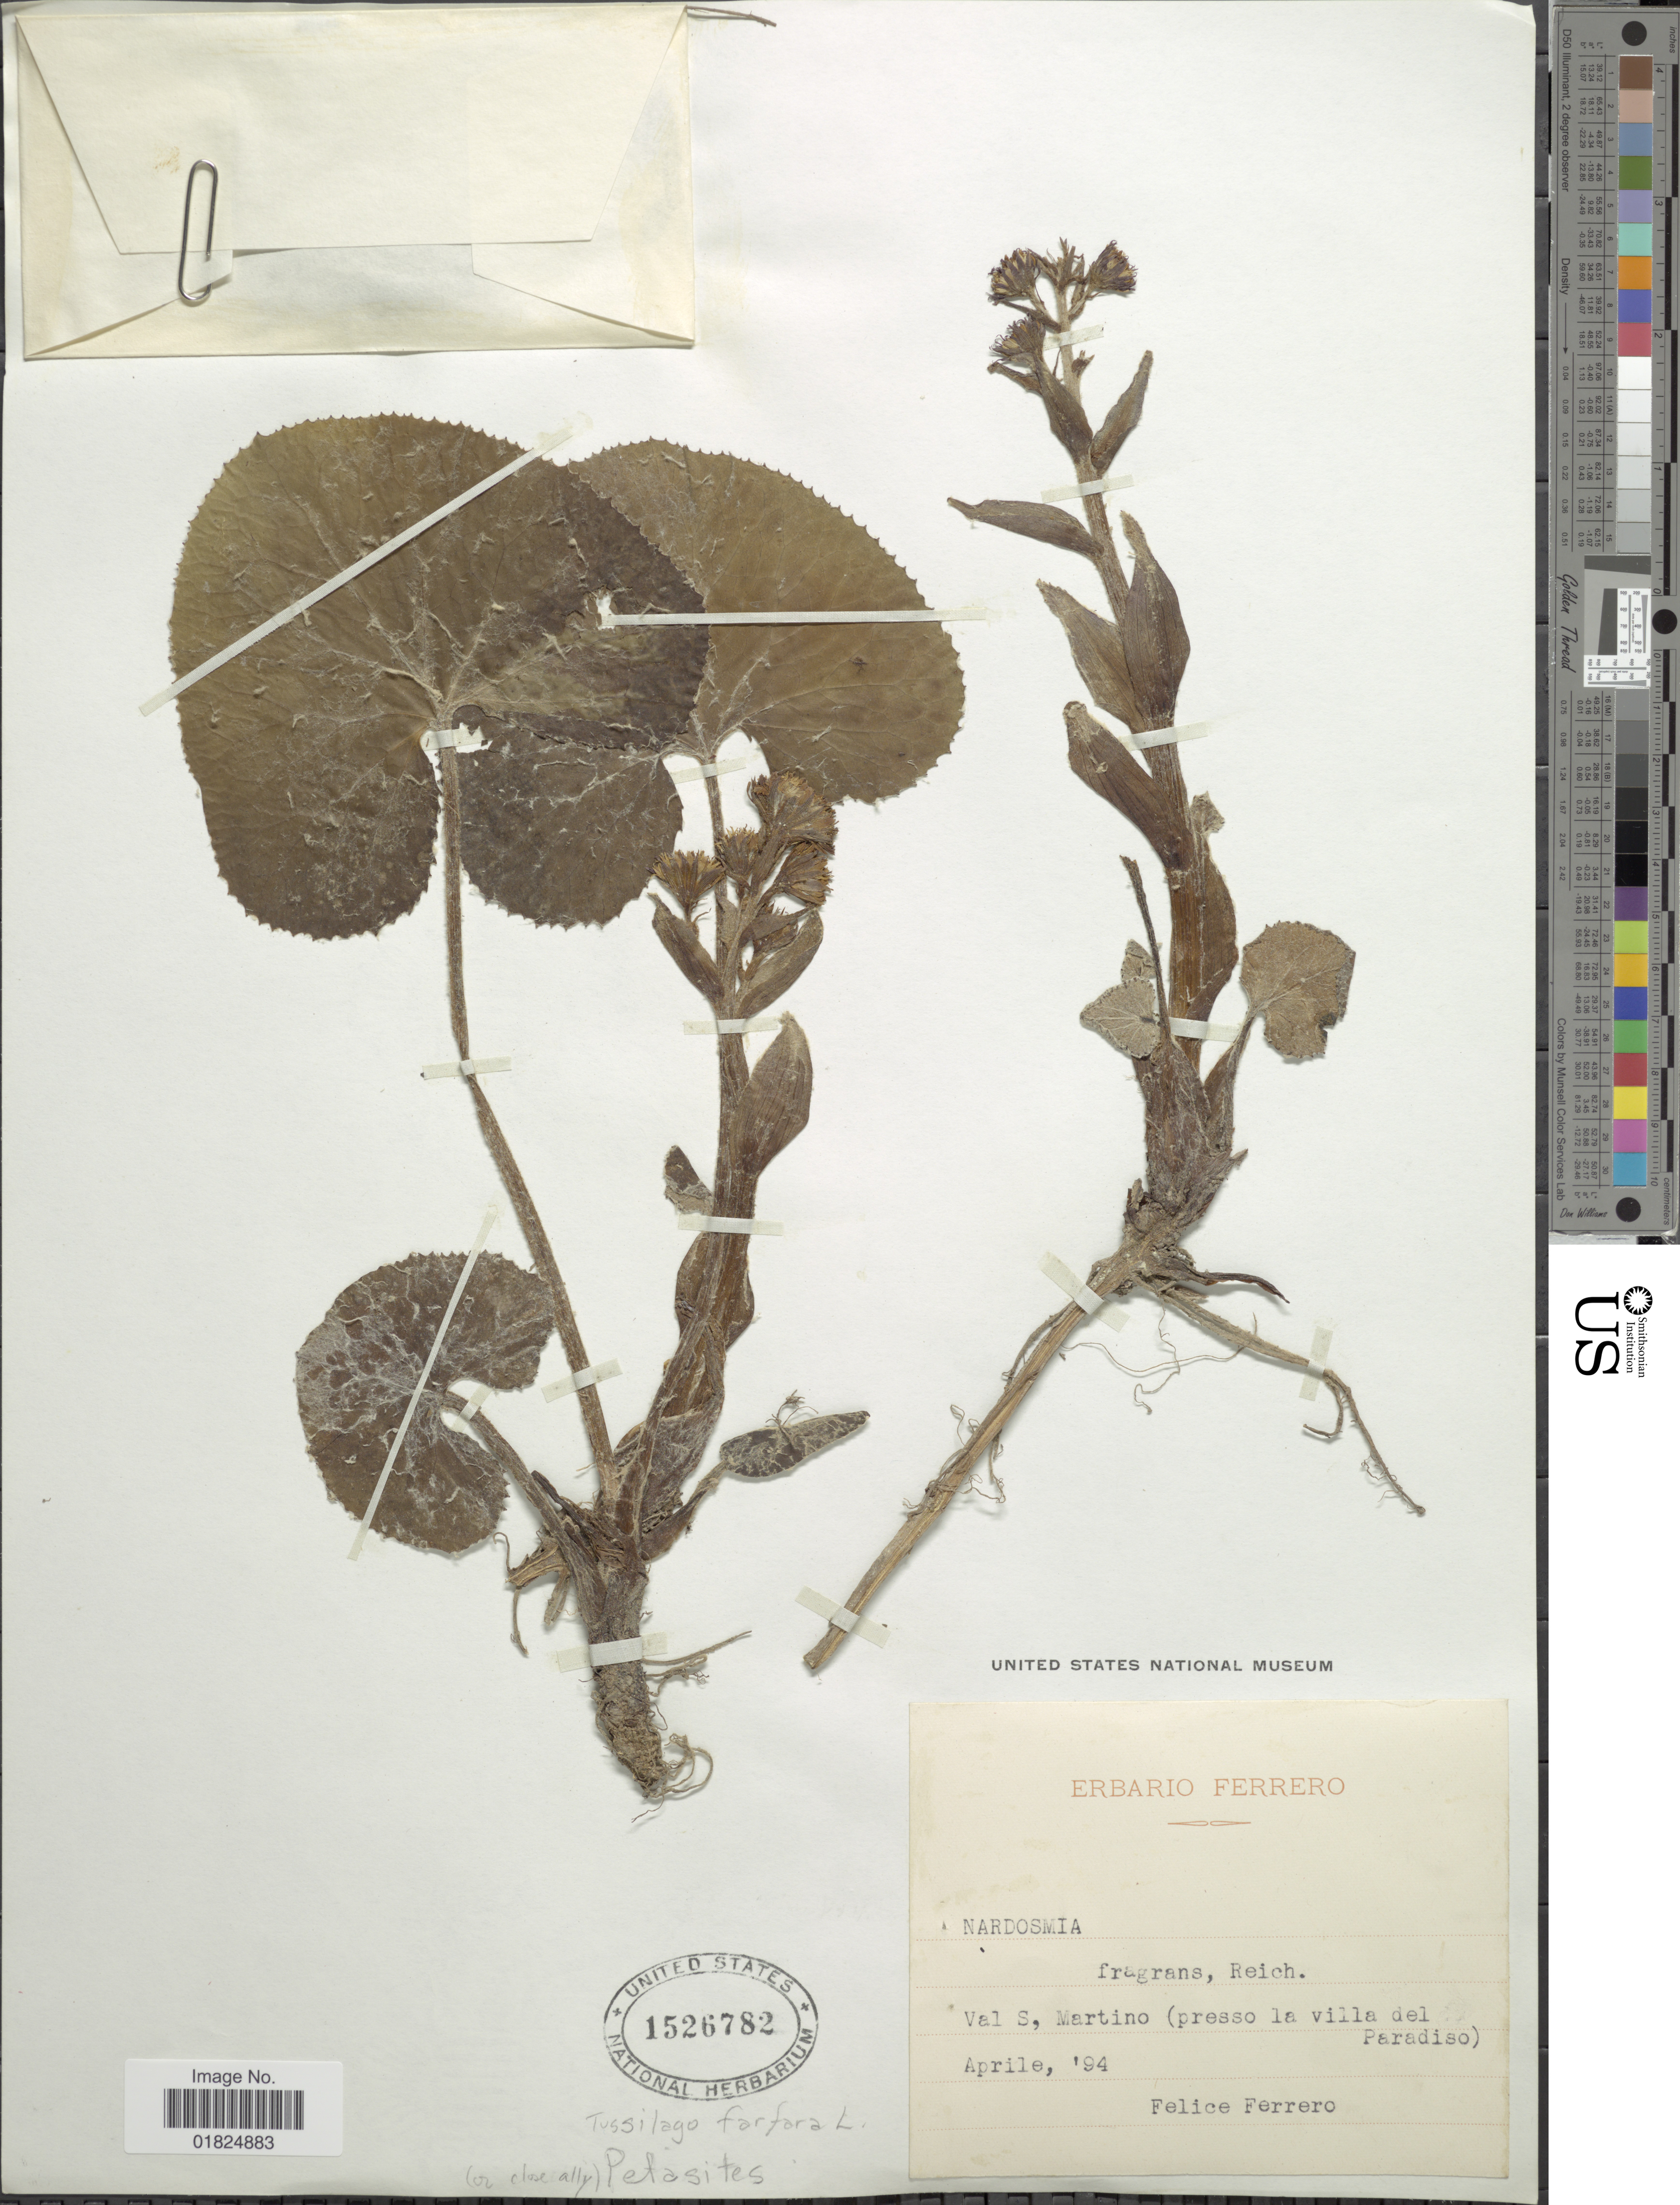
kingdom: Plantae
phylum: Tracheophyta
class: Magnoliopsida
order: Asterales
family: Asteraceae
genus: Petasites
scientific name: Petasites pyrenaicus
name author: (L.) López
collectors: F. Ferrero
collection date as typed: Transcribed d/m/y: /4/94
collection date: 1894-04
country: Italy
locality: Val S, Martino (presso la villa del Paradiso)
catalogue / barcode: US 1526782